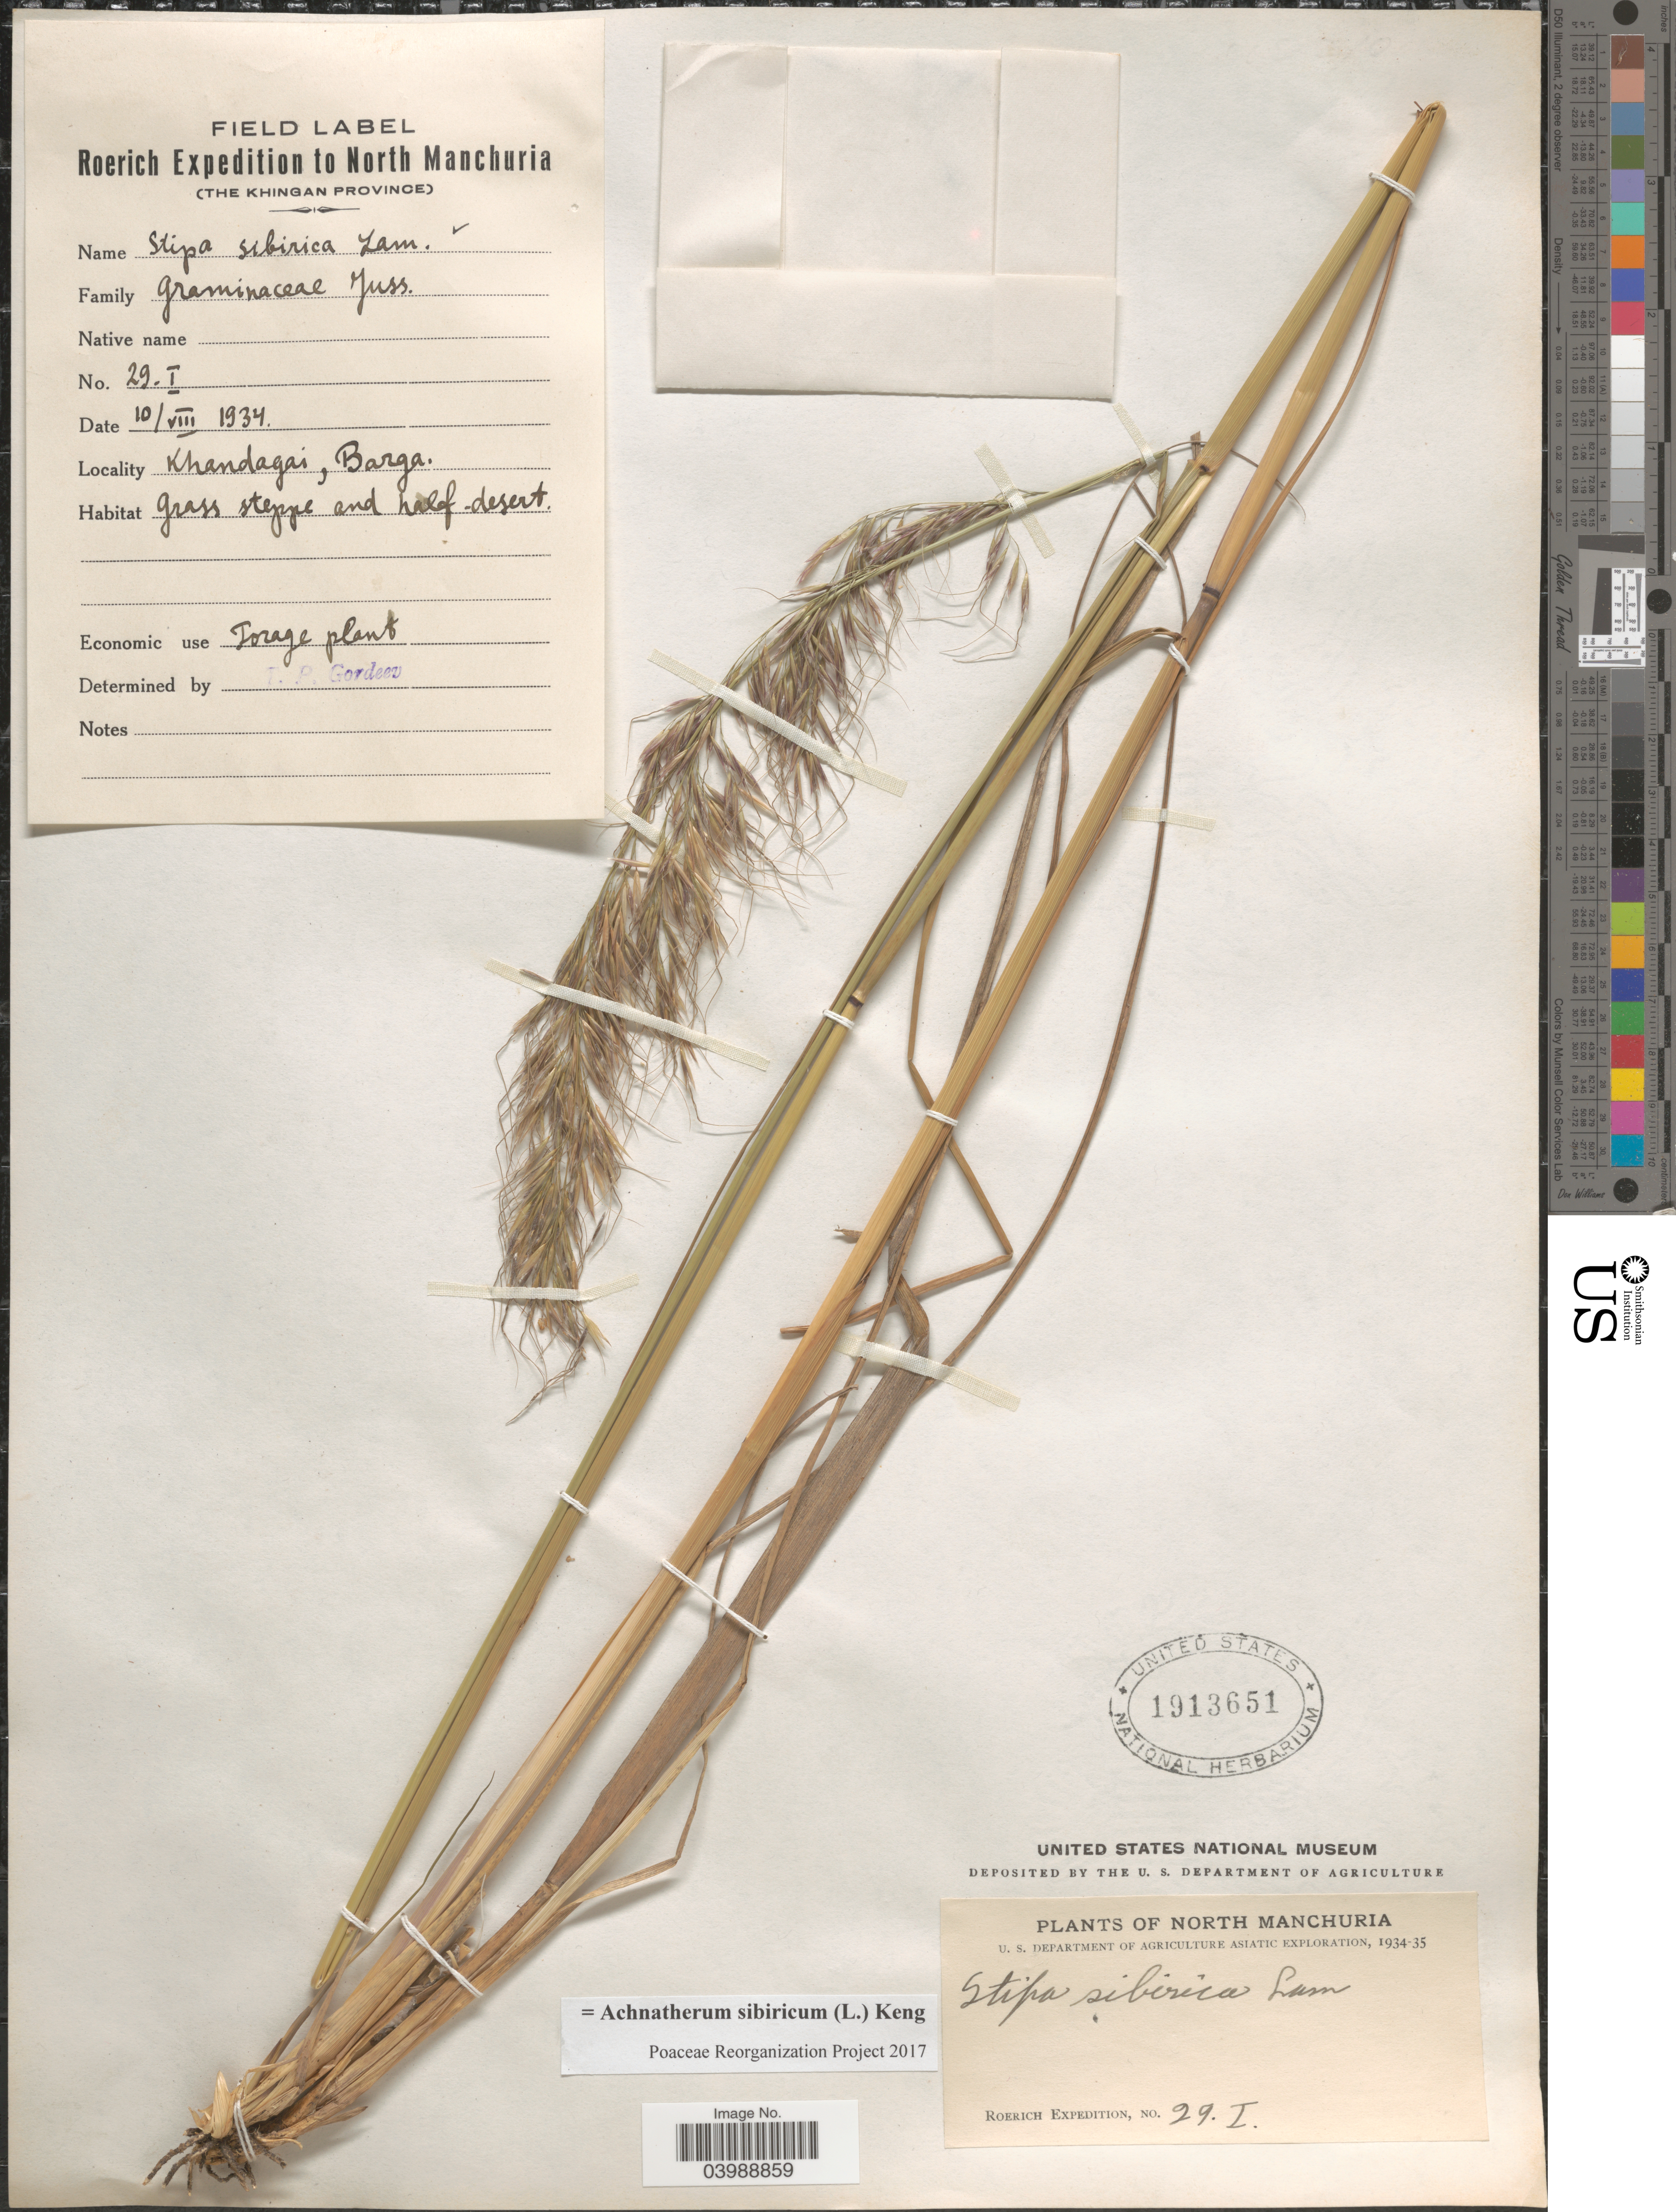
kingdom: Plantae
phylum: Tracheophyta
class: Liliopsida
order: Poales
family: Poaceae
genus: Achnatherum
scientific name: Achnatherum sibiricum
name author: (L.) Keng ex Tzvelev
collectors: Roerich Expedition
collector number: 29I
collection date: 1934-08-10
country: China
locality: North Manchuria (The Khingan Province). Khandagai, Barga. Grass steppe and half desert.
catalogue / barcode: US 1913651